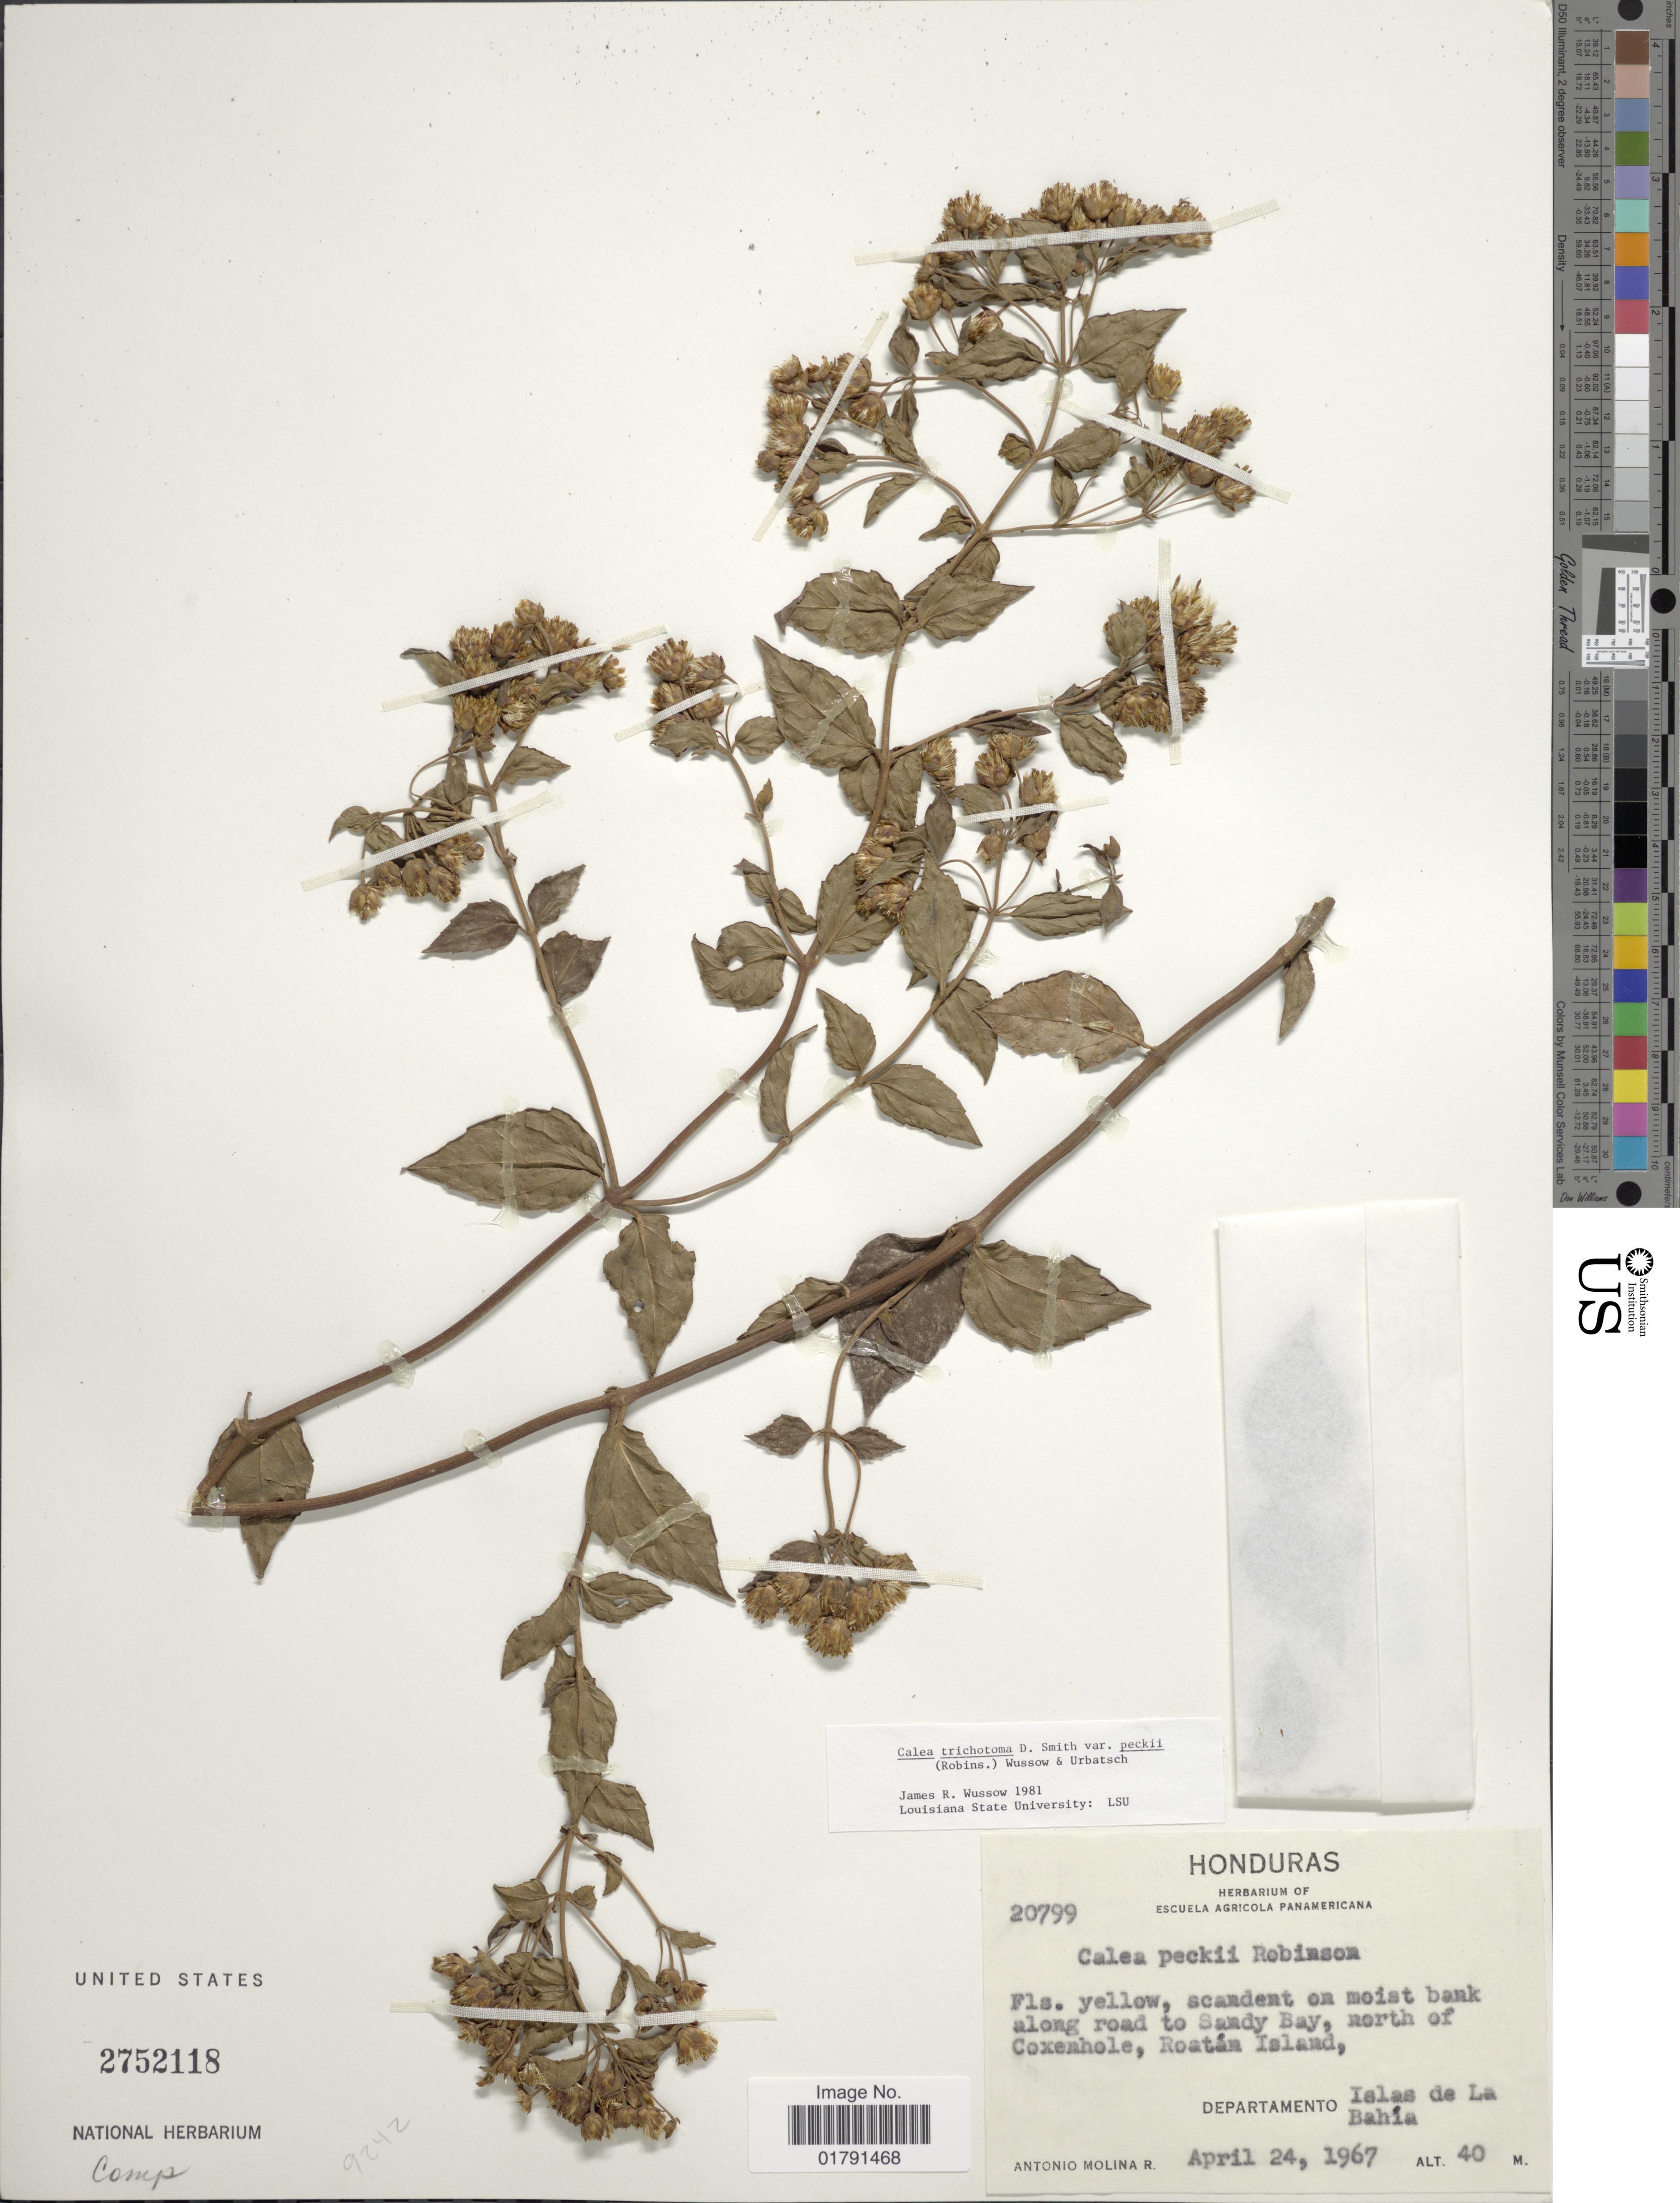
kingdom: Plantae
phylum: Tracheophyta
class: Magnoliopsida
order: Asterales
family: Asteraceae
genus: Calea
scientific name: Calea trichotoma var. peckii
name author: Wussow &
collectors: A. Molina R.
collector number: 20799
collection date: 1967-04-24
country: Honduras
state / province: Islas de la Bahía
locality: Along road to Sandy Bay, north of Coxenhole, Roatan Island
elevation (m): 40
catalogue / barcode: US 2752118